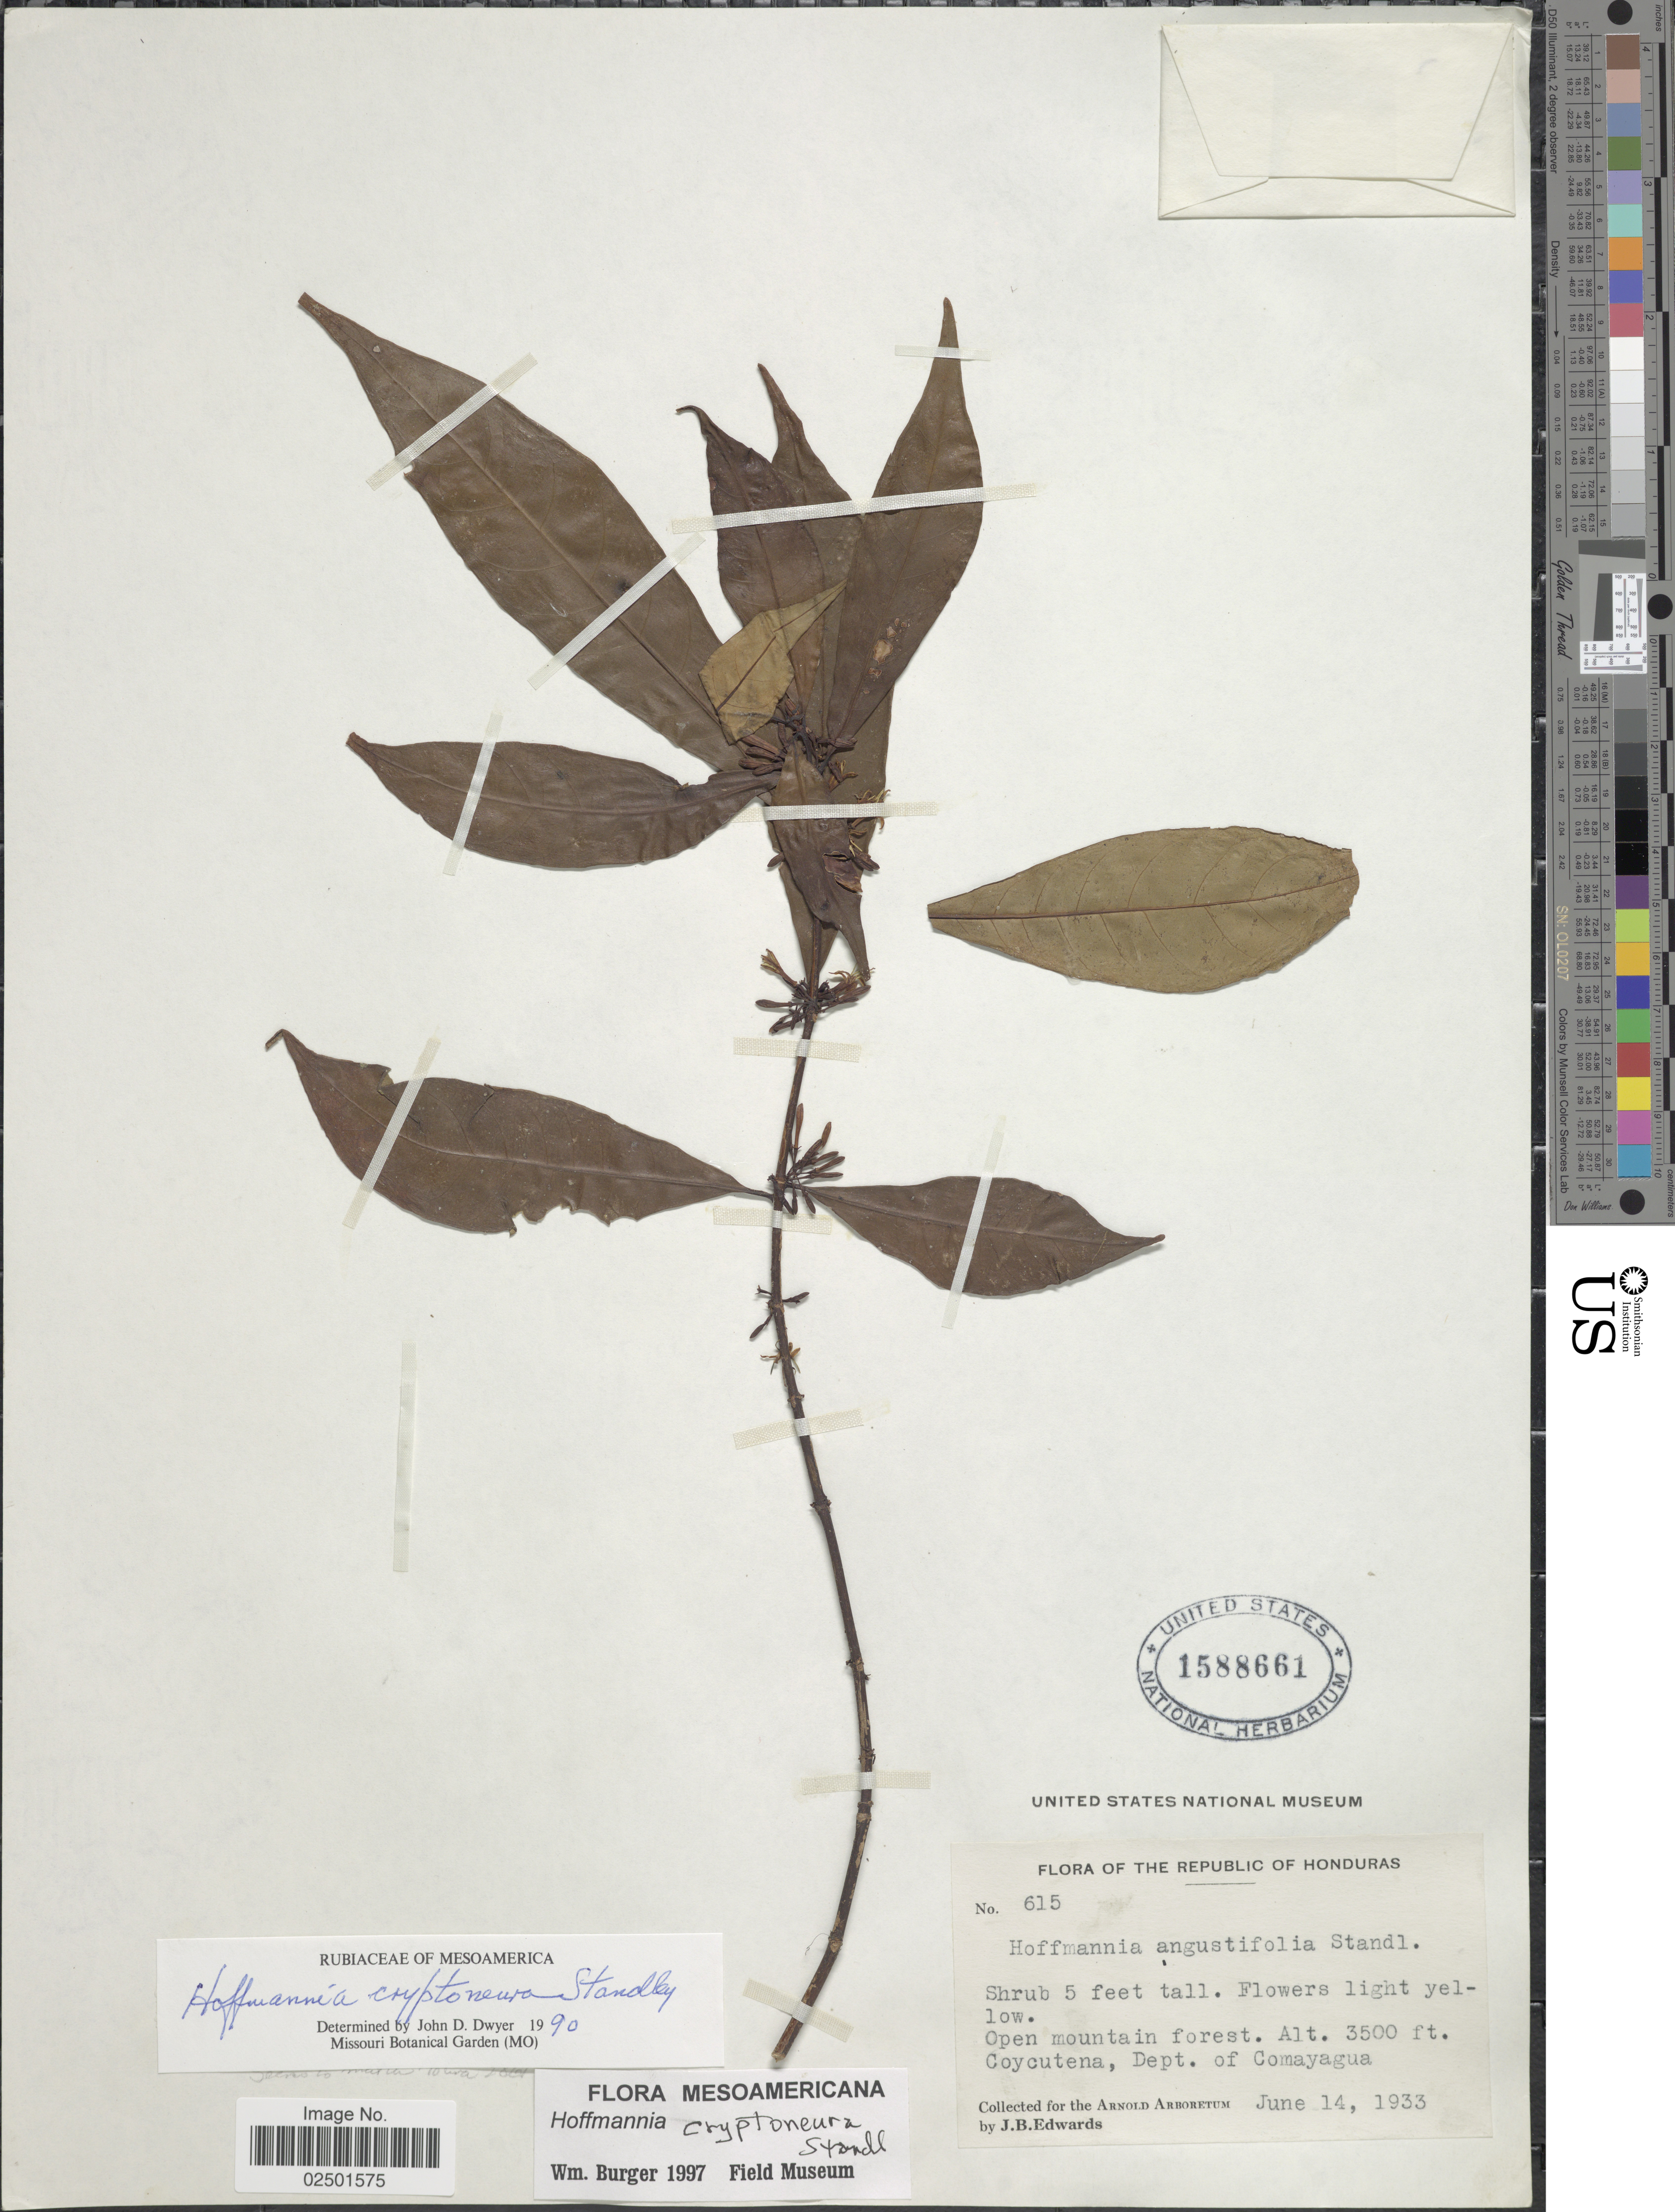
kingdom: Plantae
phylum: Tracheophyta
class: Magnoliopsida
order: Gentianales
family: Rubiaceae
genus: Hoffmannia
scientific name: Hoffmannia cryptoneura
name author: Standl.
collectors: J. B. Edwards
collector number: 615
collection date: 1933-06-14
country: Honduras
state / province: Comayagua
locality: The Republic of Honduras, Open mountain forest. Coycutena, Dept. of Comayagua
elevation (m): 1067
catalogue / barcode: US 1588661